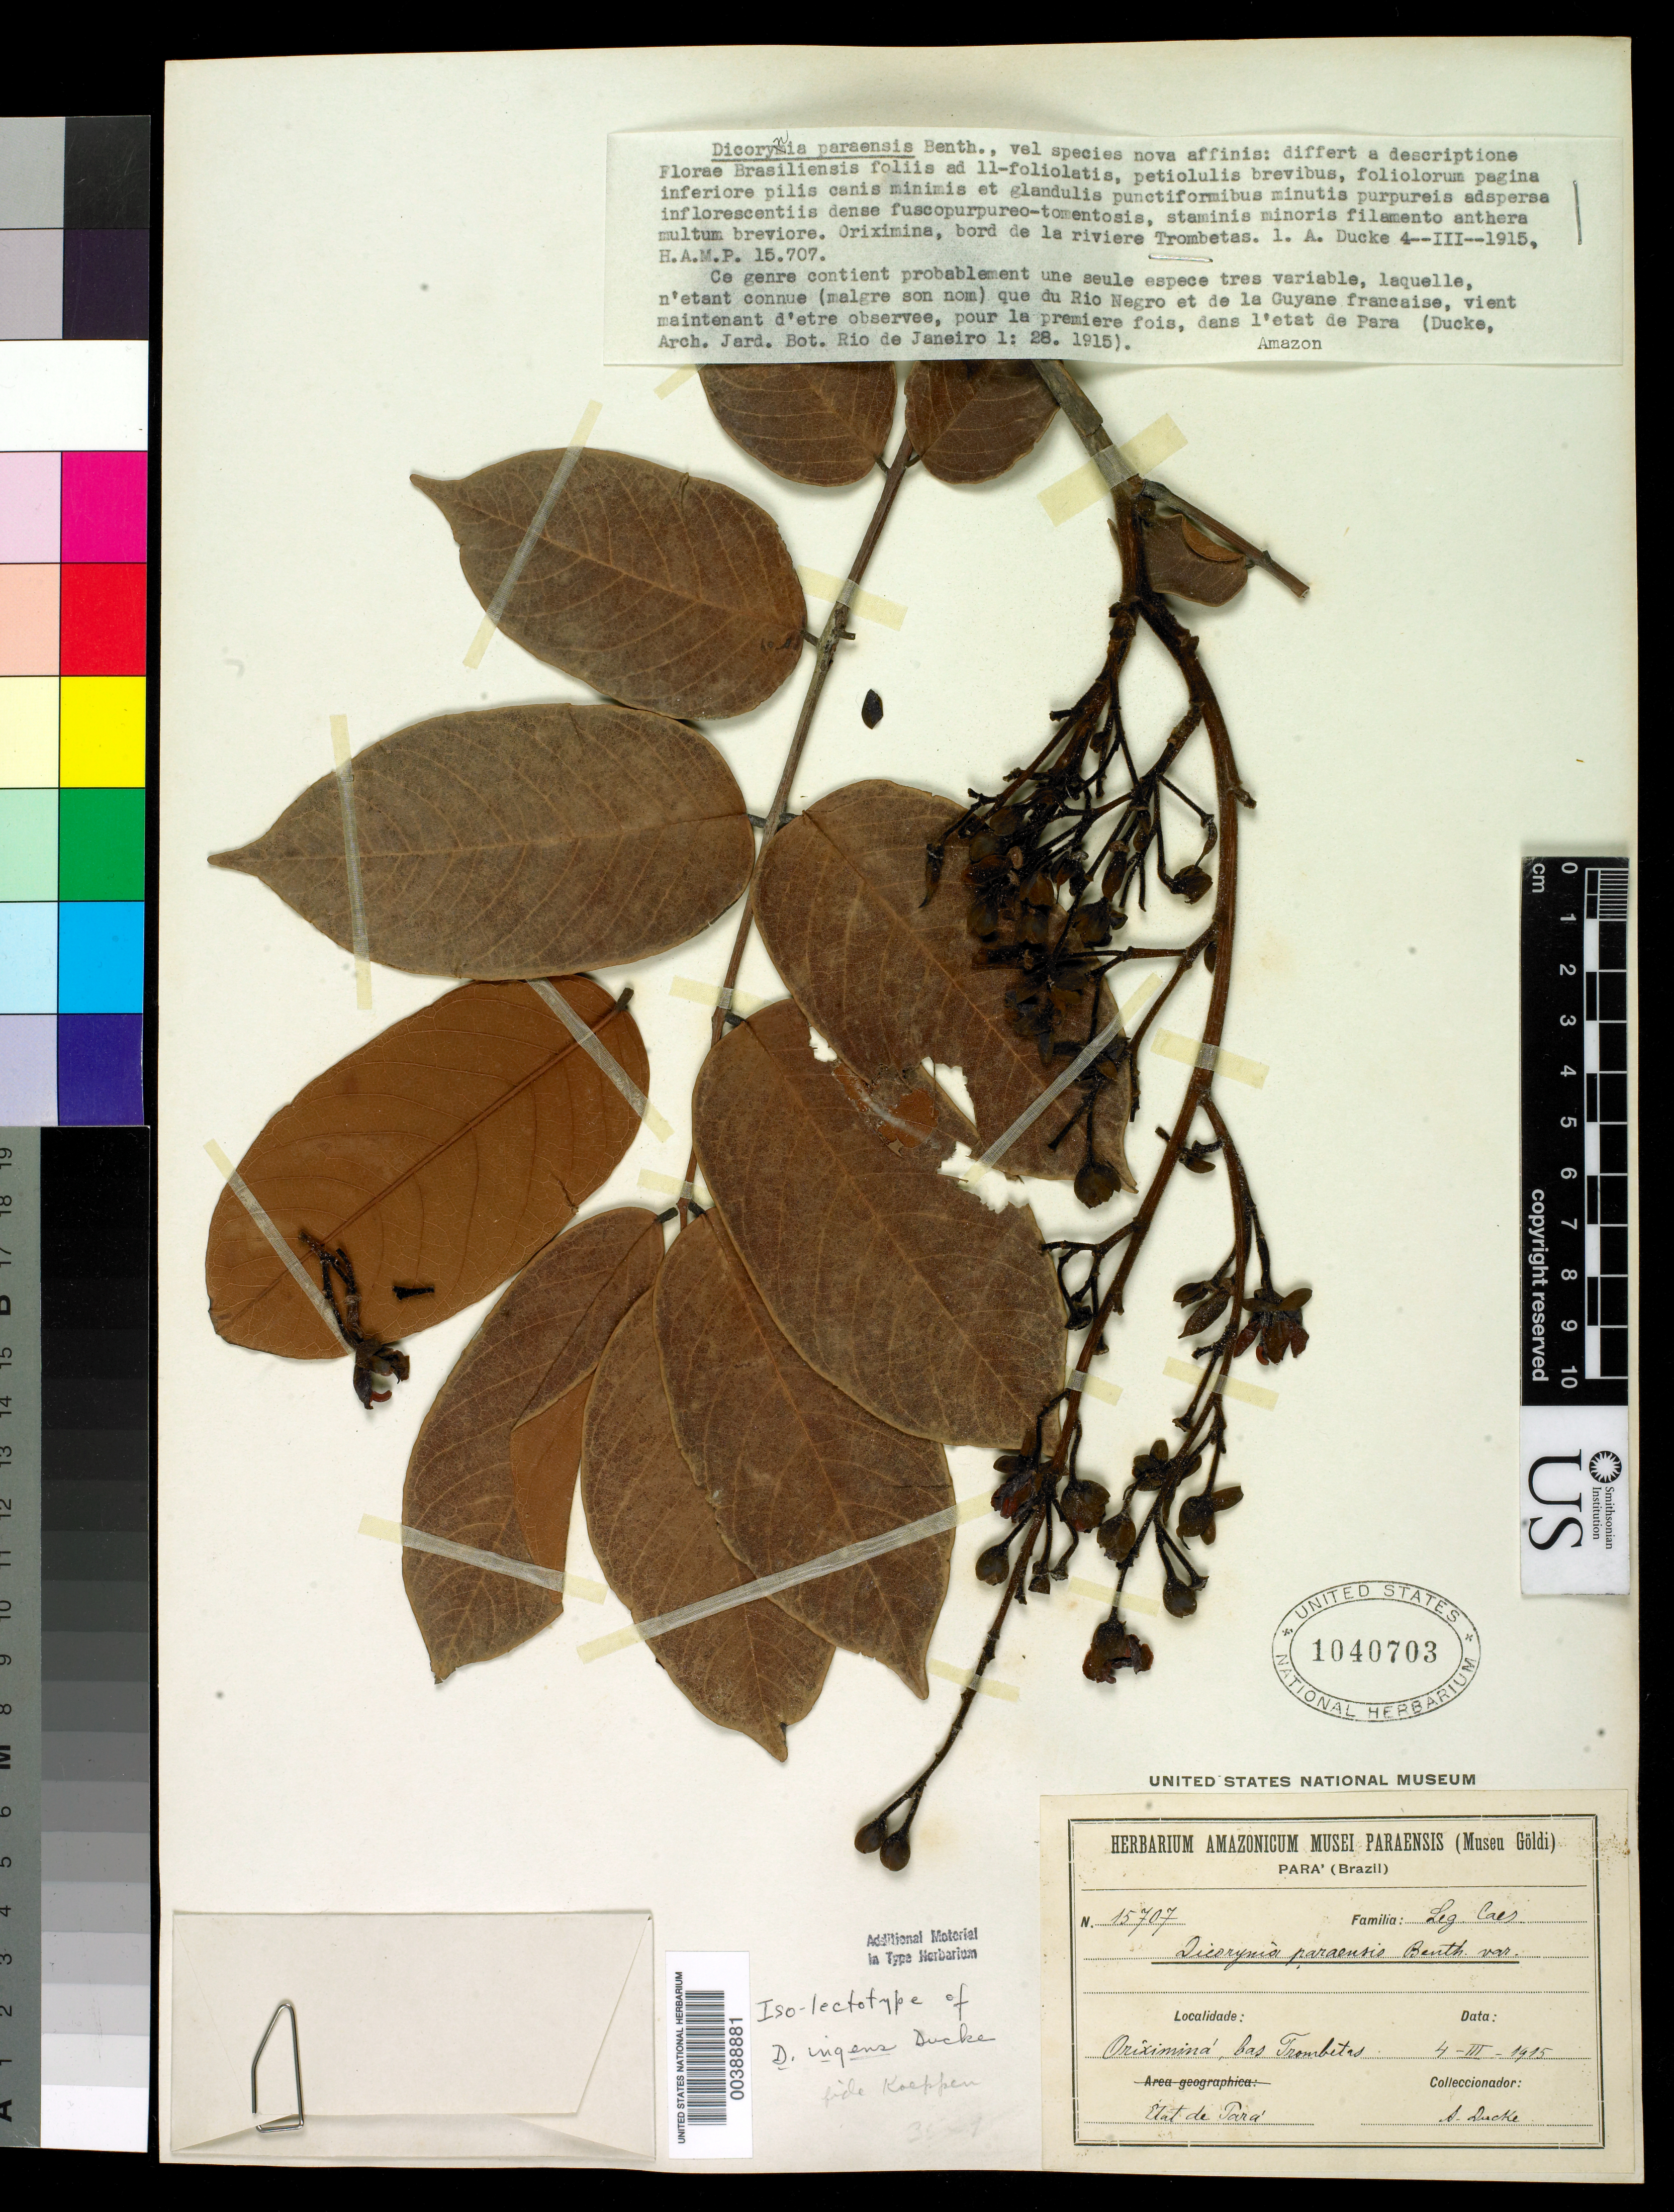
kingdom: Plantae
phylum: Tracheophyta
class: Magnoliopsida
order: Fabales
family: Fabaceae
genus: Dicorynia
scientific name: Dicorynia ingens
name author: Ducke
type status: Isolectotype; Syntype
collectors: A. Ducke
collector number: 15707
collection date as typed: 04 Mar 1915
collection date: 1915-03-04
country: Brazil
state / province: Pará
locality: Oriximiná, bas Trombetas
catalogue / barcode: US 1040703